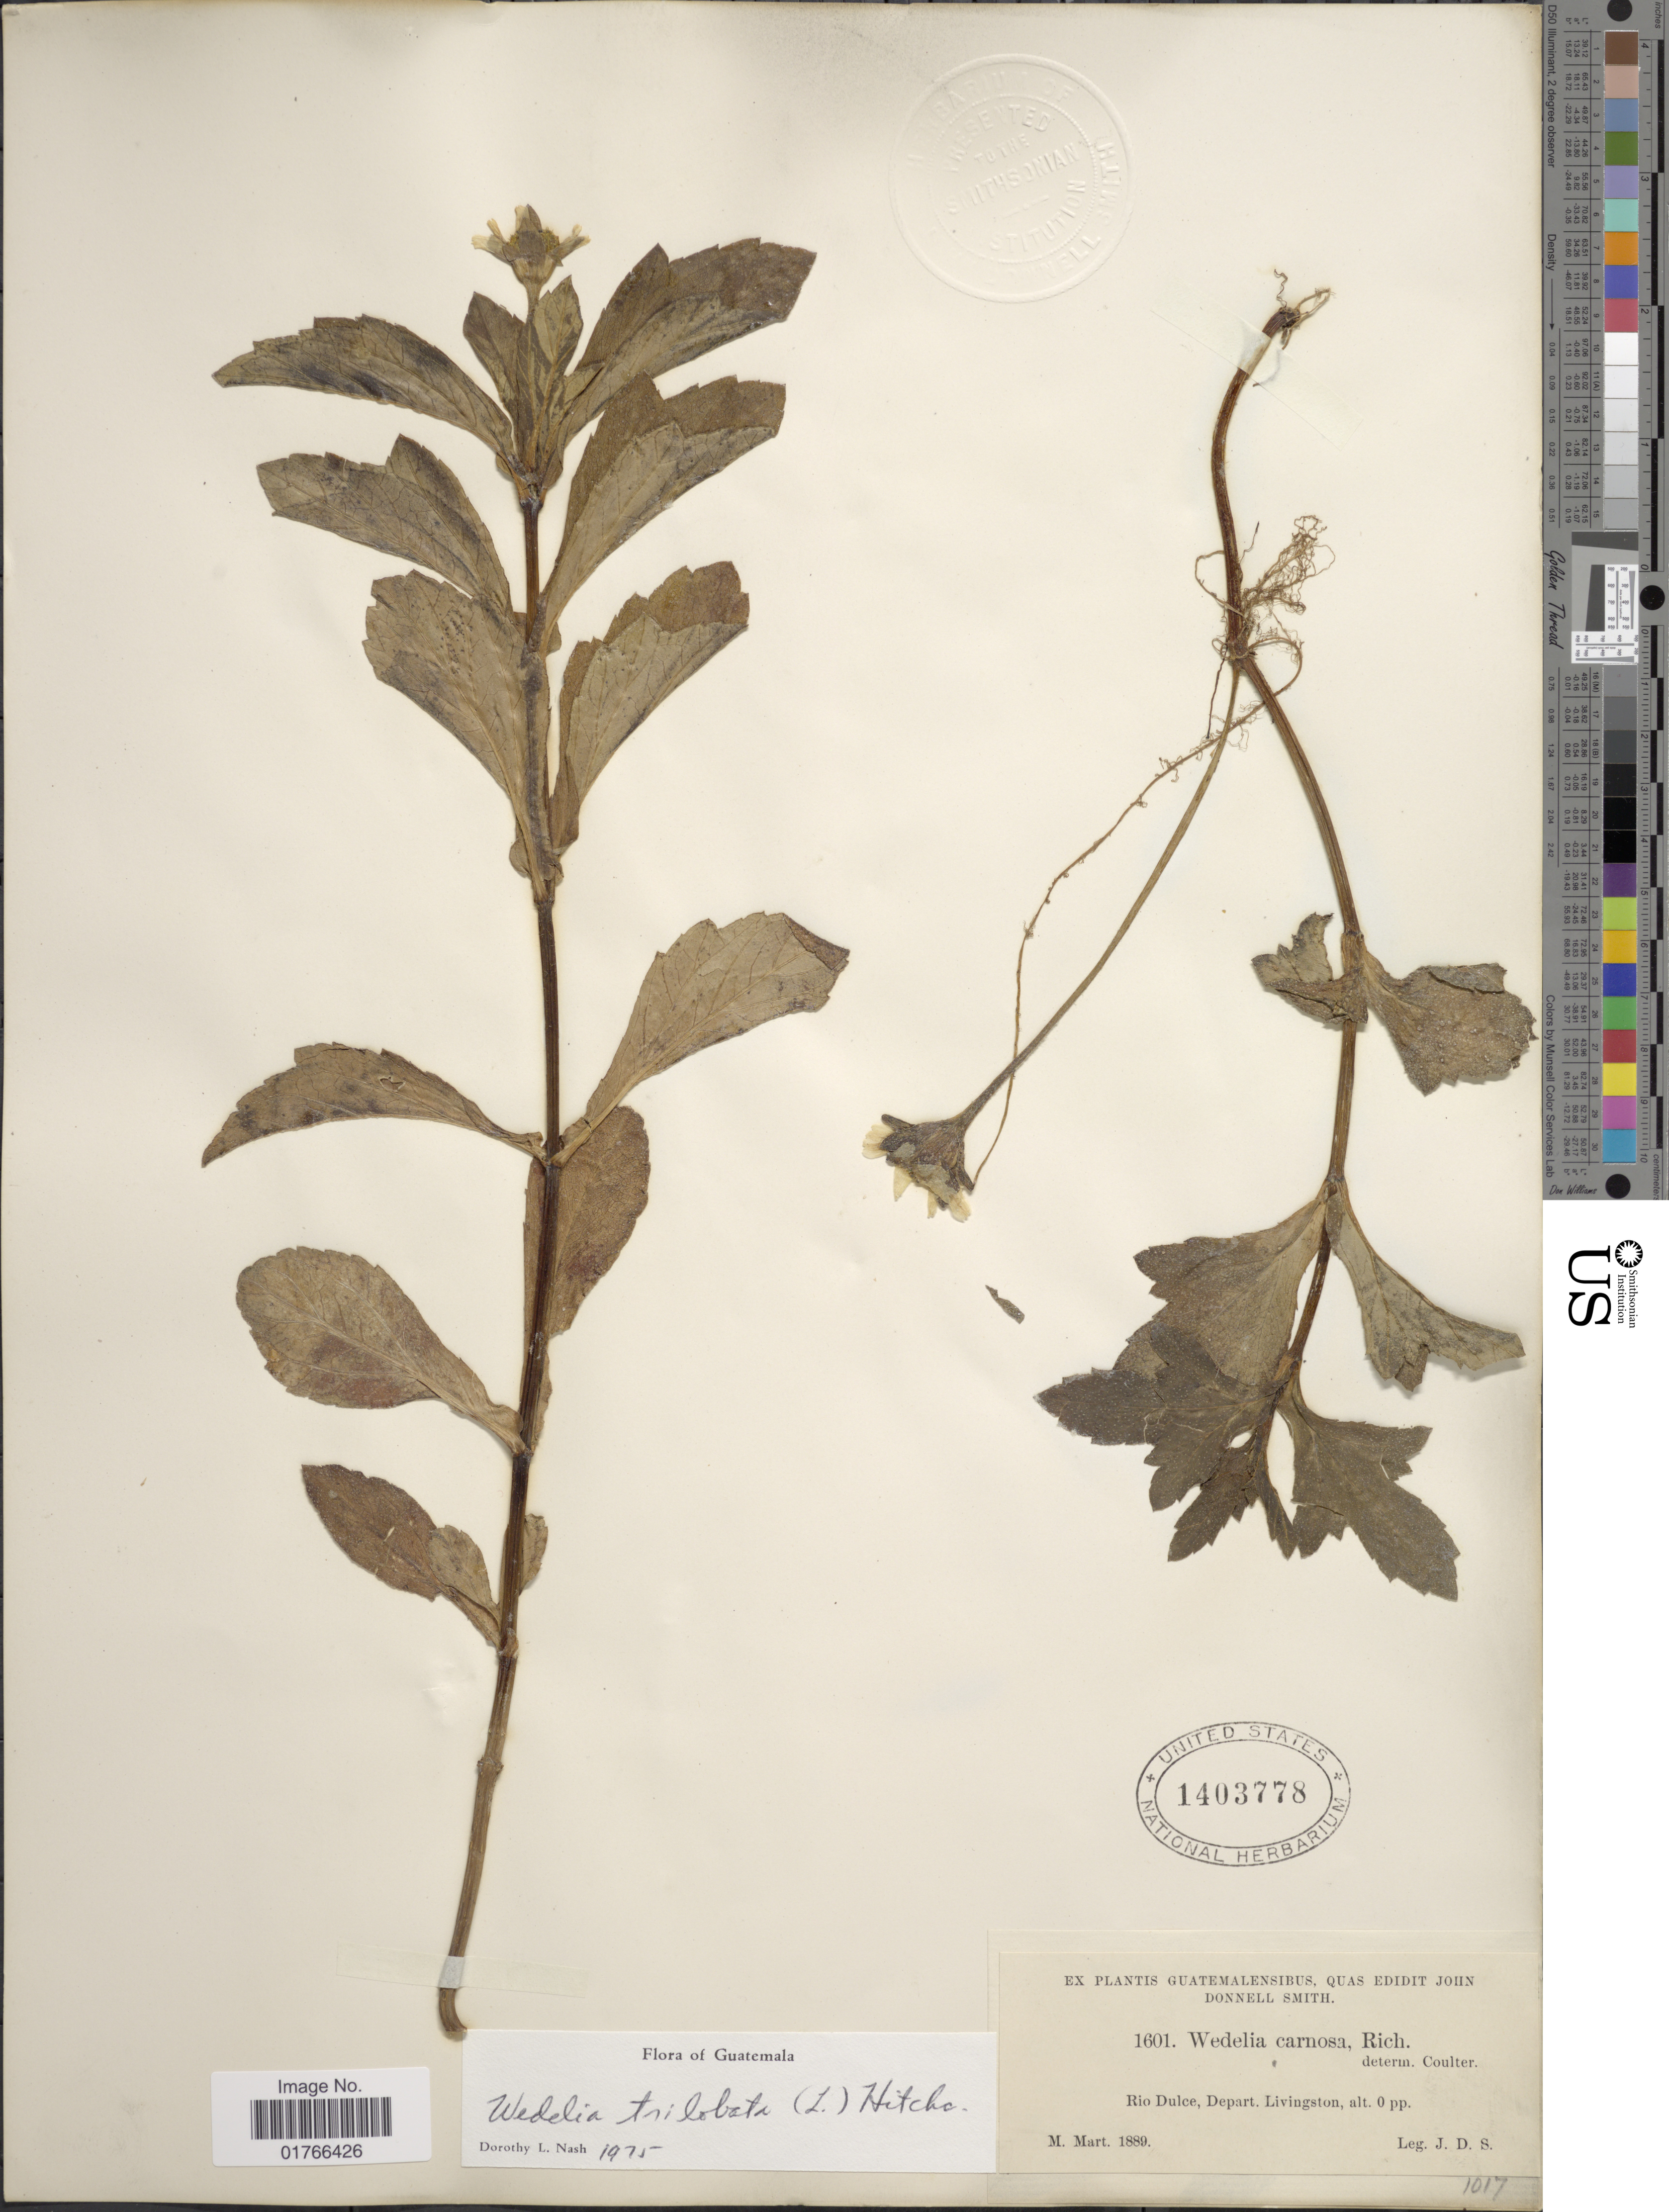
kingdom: Plantae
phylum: Tracheophyta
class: Magnoliopsida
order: Asterales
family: Asteraceae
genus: Sphagneticola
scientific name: Sphagneticola trilobata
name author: (L.) Pruski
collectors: J. Donnell Smith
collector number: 1601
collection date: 1889-03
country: Guatemala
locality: Guatemalensibus, Rio Dulce, Depart. Livingston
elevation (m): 0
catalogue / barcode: US 1403778